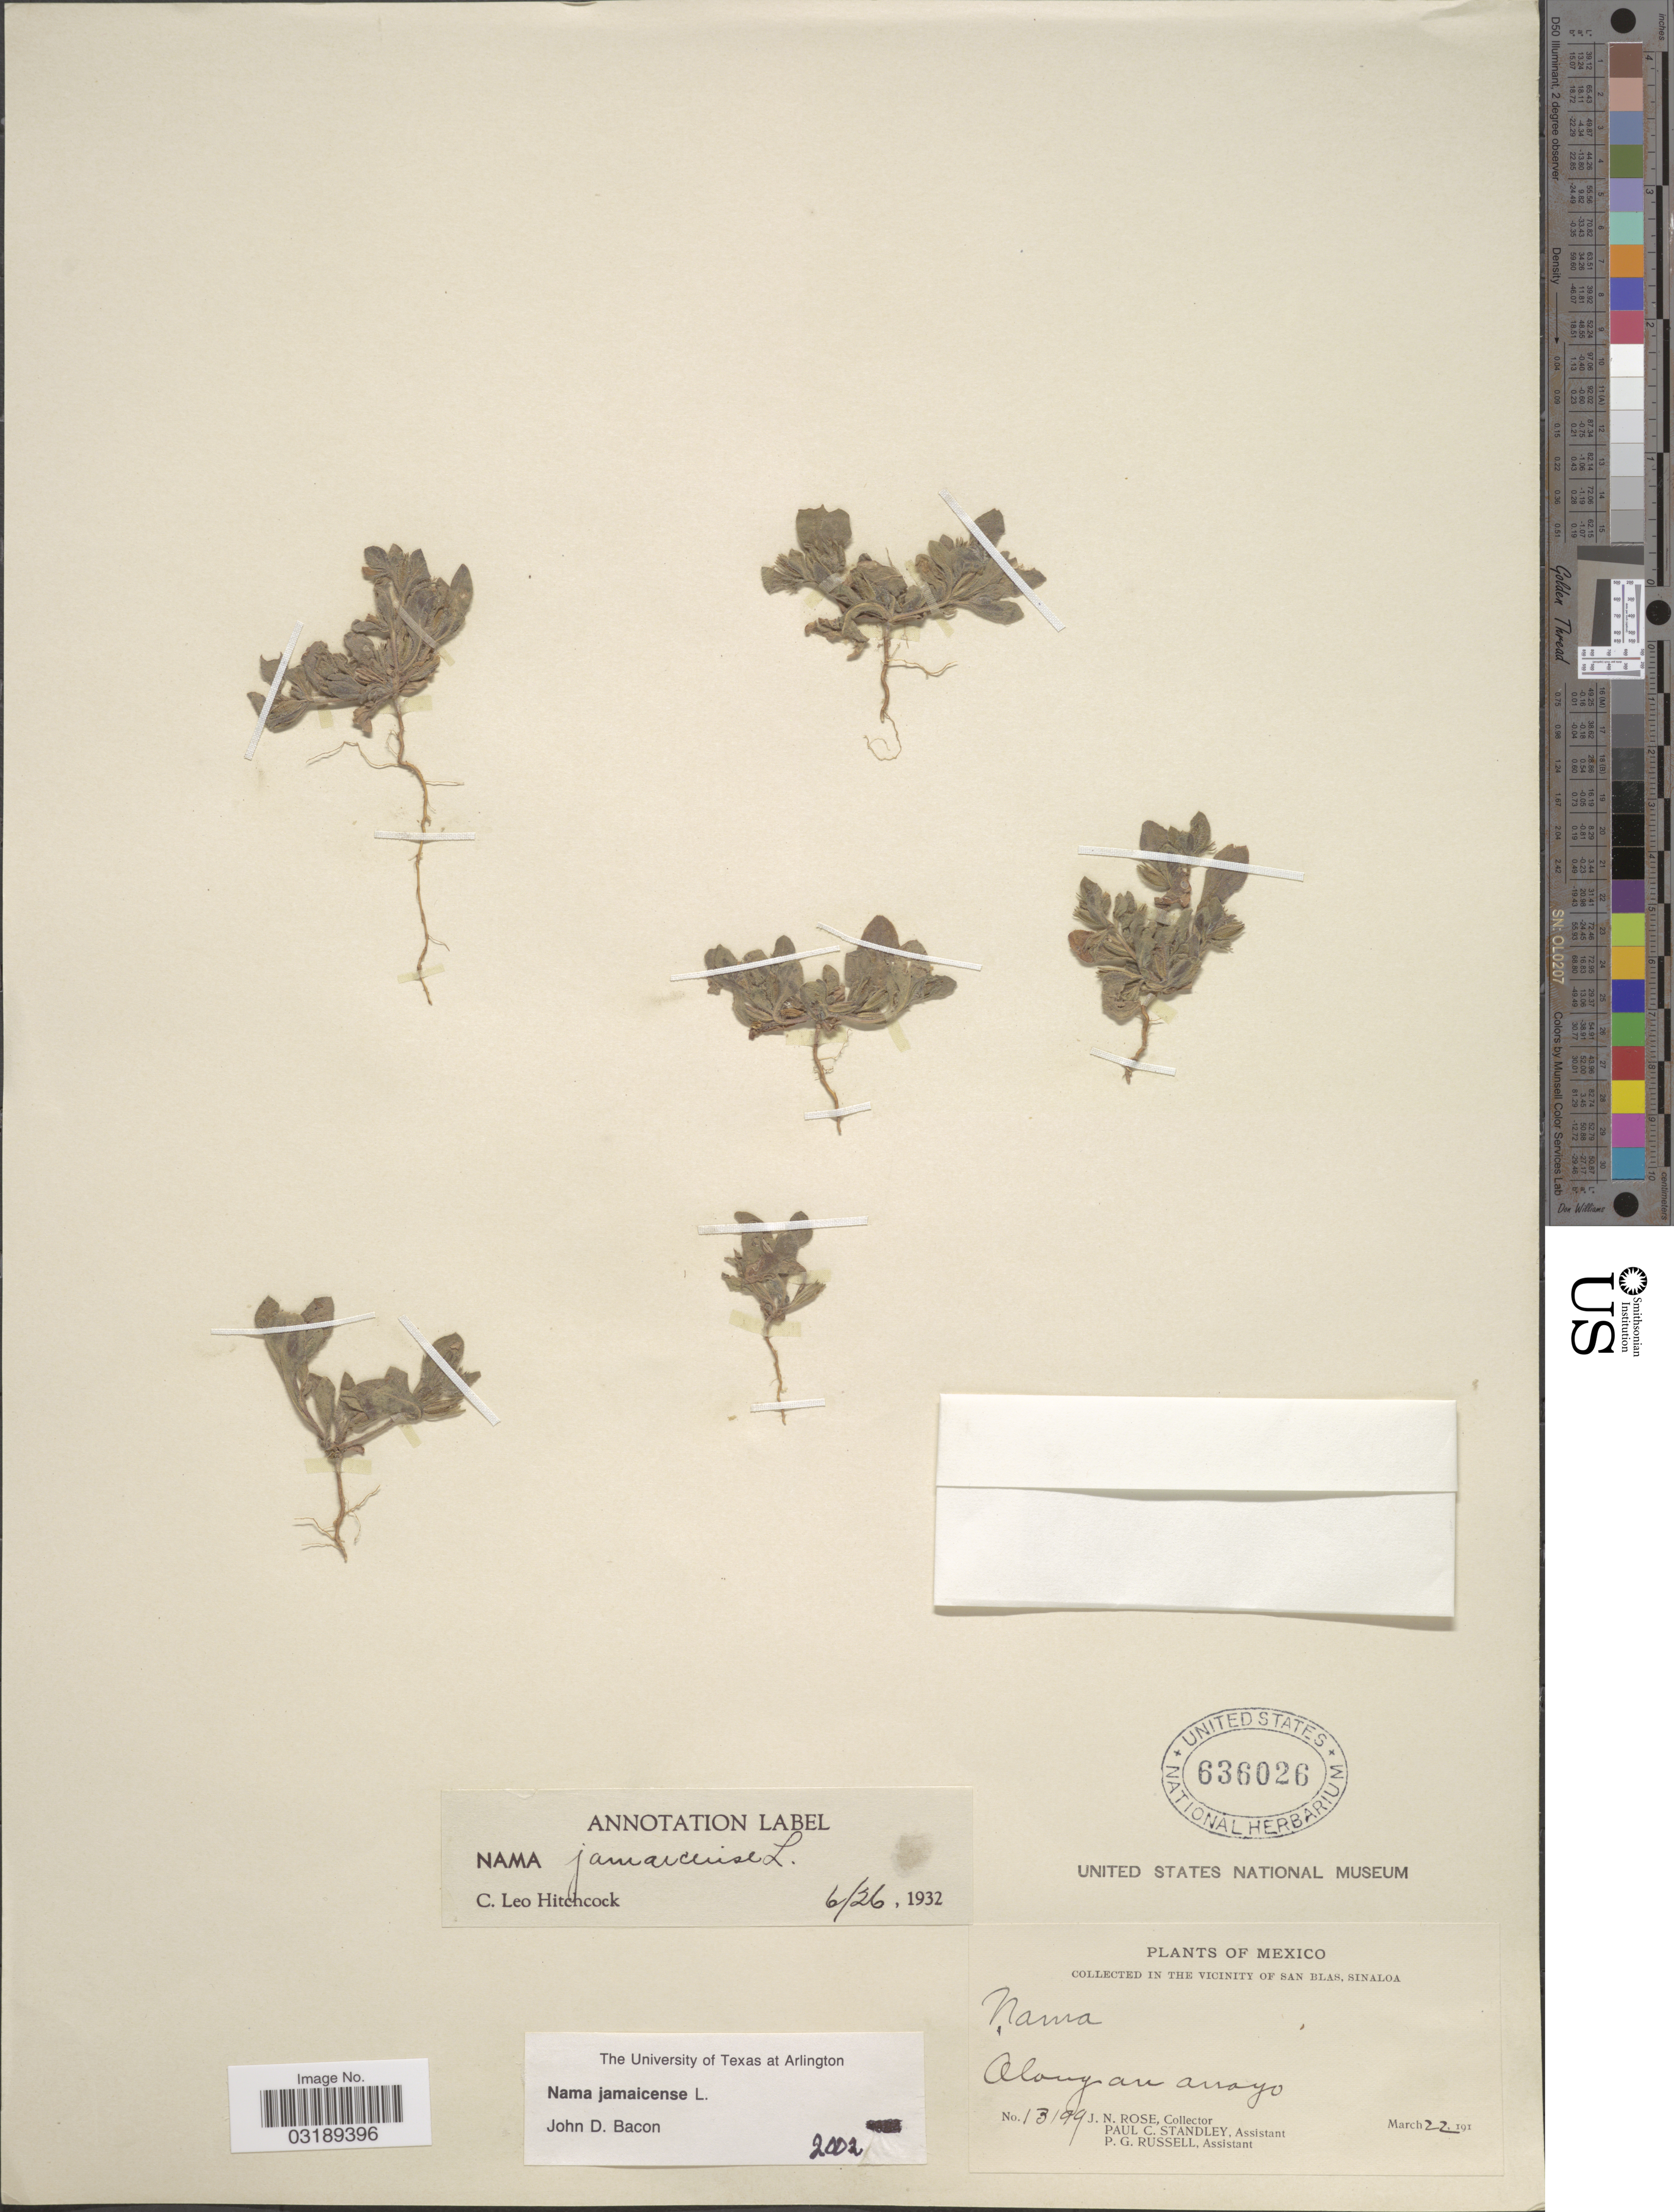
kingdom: Plantae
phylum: Tracheophyta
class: Magnoliopsida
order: Boraginales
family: Namaceae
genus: Nama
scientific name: Nama jamaicensis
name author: L.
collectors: J. N. Rose, P. C. Standley & P. G. Russell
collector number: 13199*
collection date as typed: March 22, 191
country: Mexico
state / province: Sinaloa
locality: In the vicinity of San Blas.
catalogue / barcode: US 636026